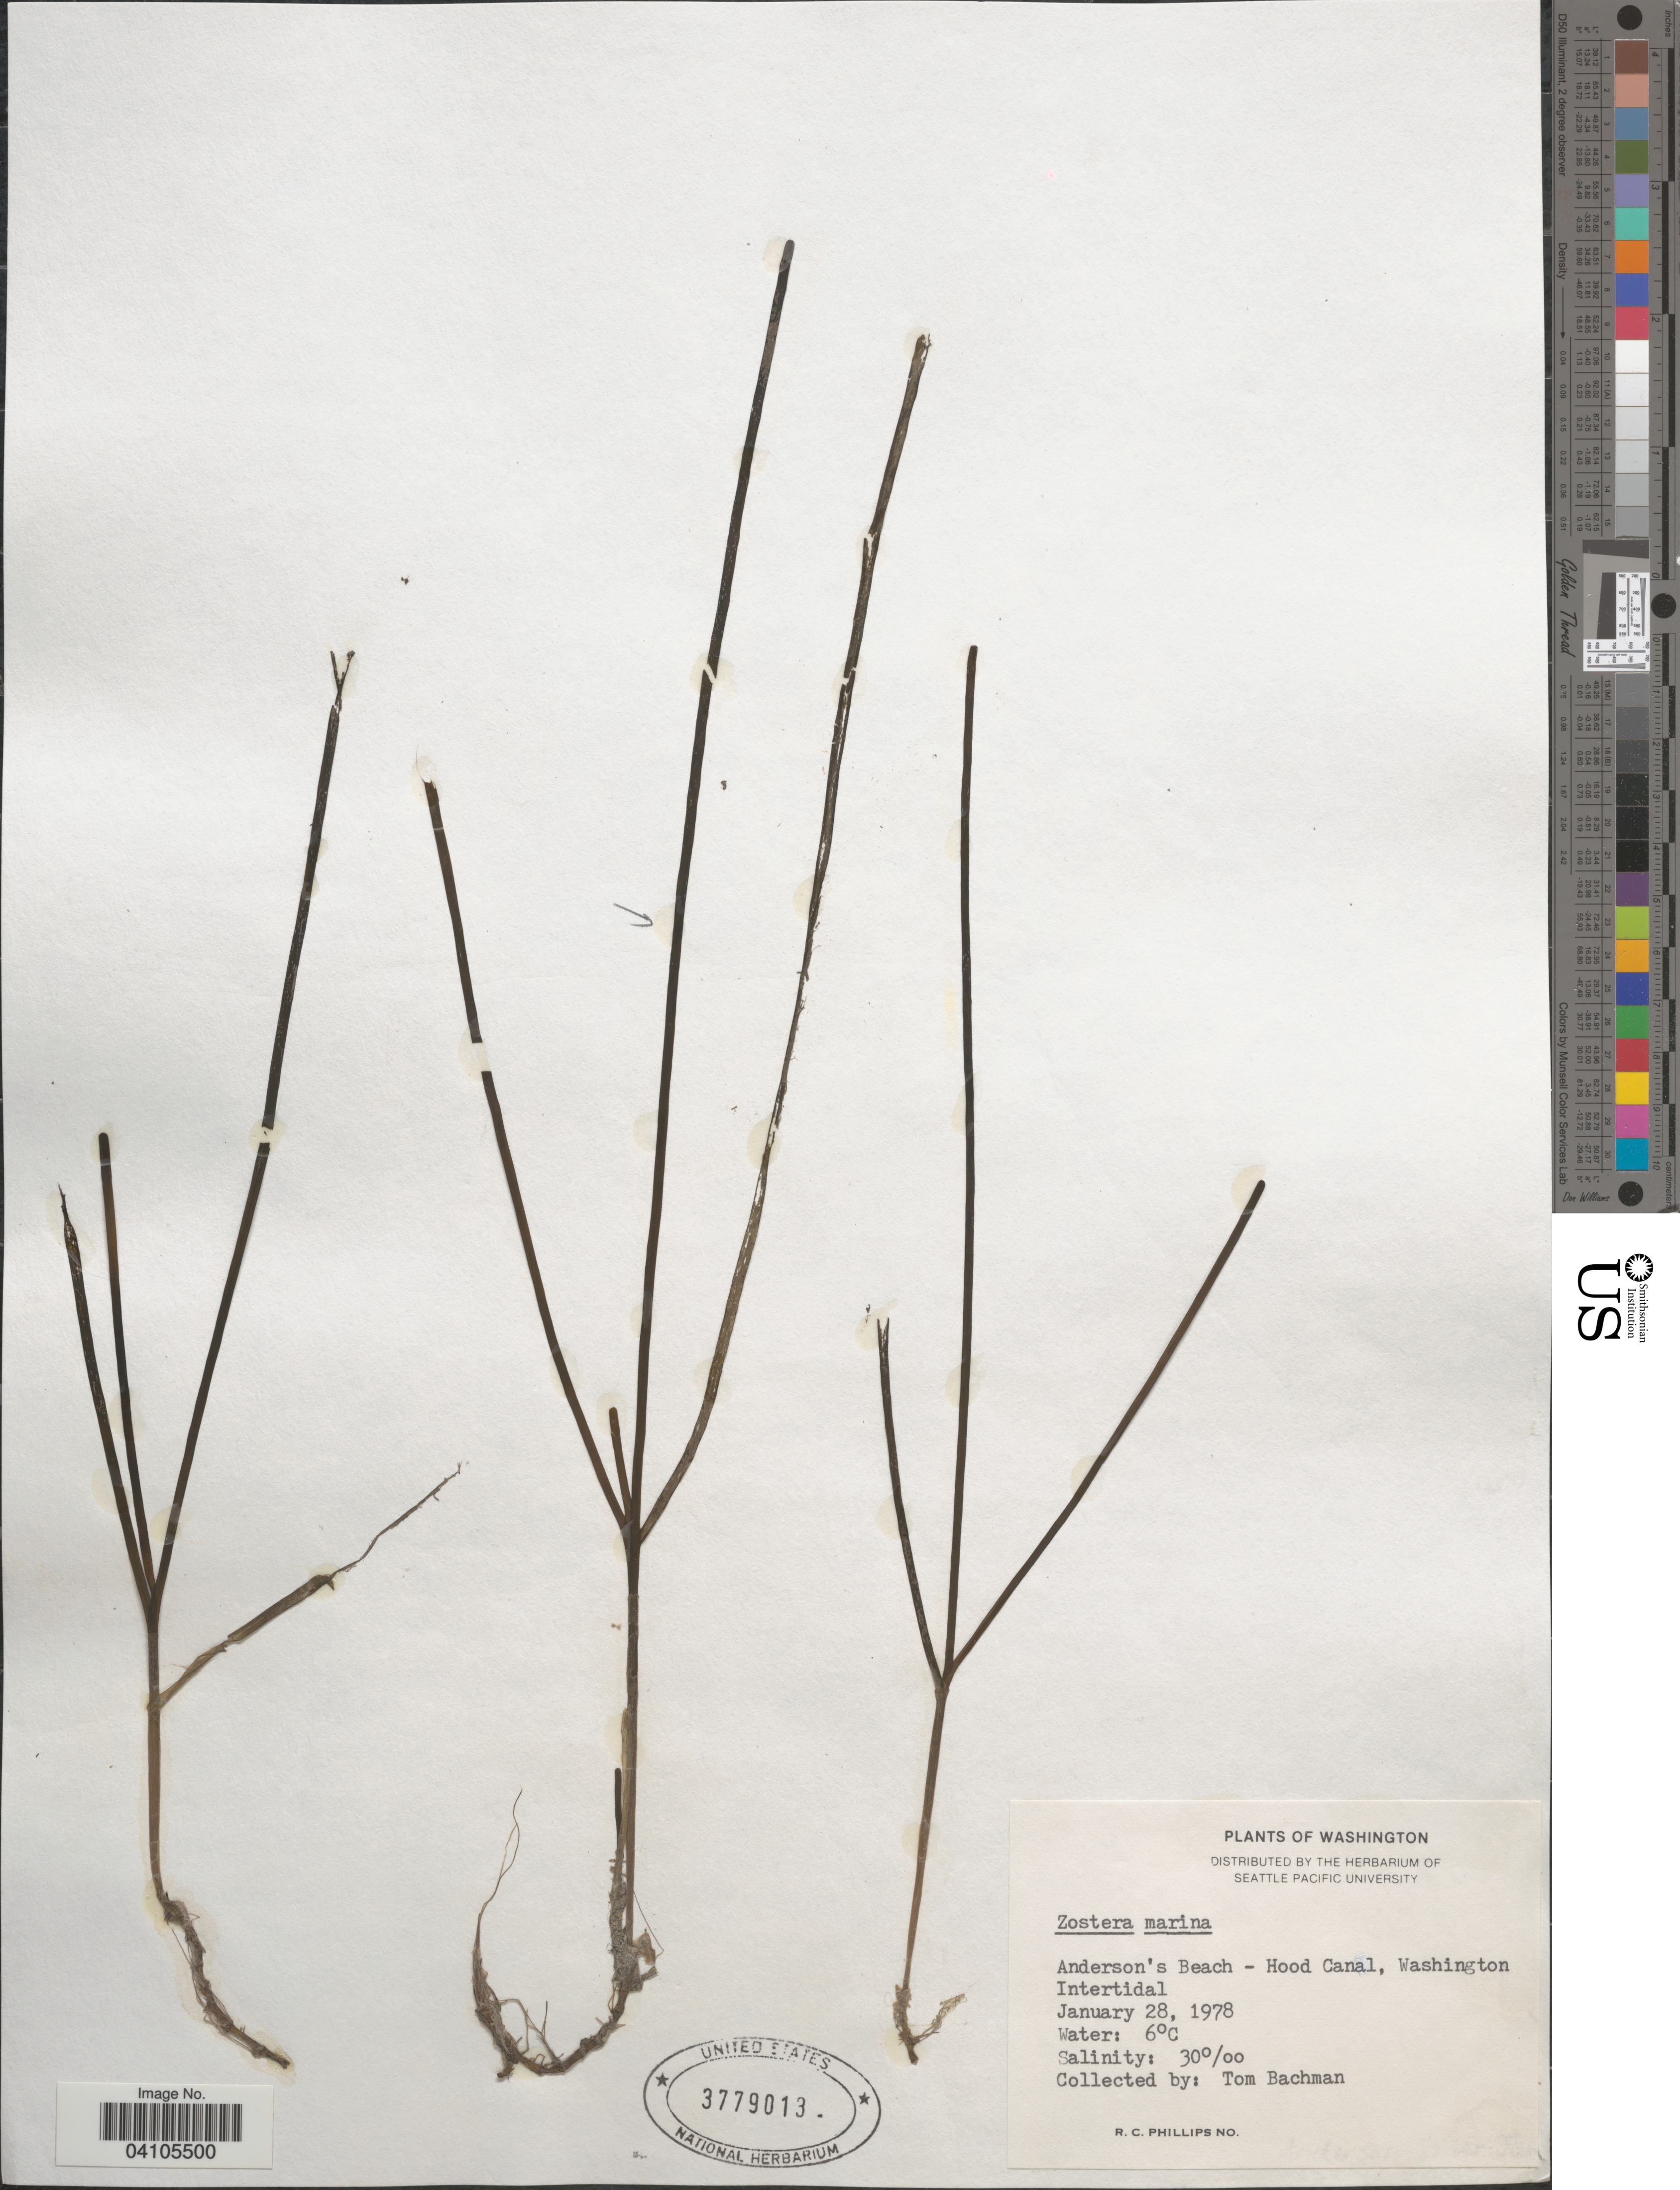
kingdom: Plantae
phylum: Tracheophyta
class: Liliopsida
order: Alismatales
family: Zosteraceae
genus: Zostera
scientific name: Zostera marina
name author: L.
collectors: T. Bachman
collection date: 1978-01-28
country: United States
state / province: Washington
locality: Anderson's Beach - Hood Canal.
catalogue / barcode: US 3779013